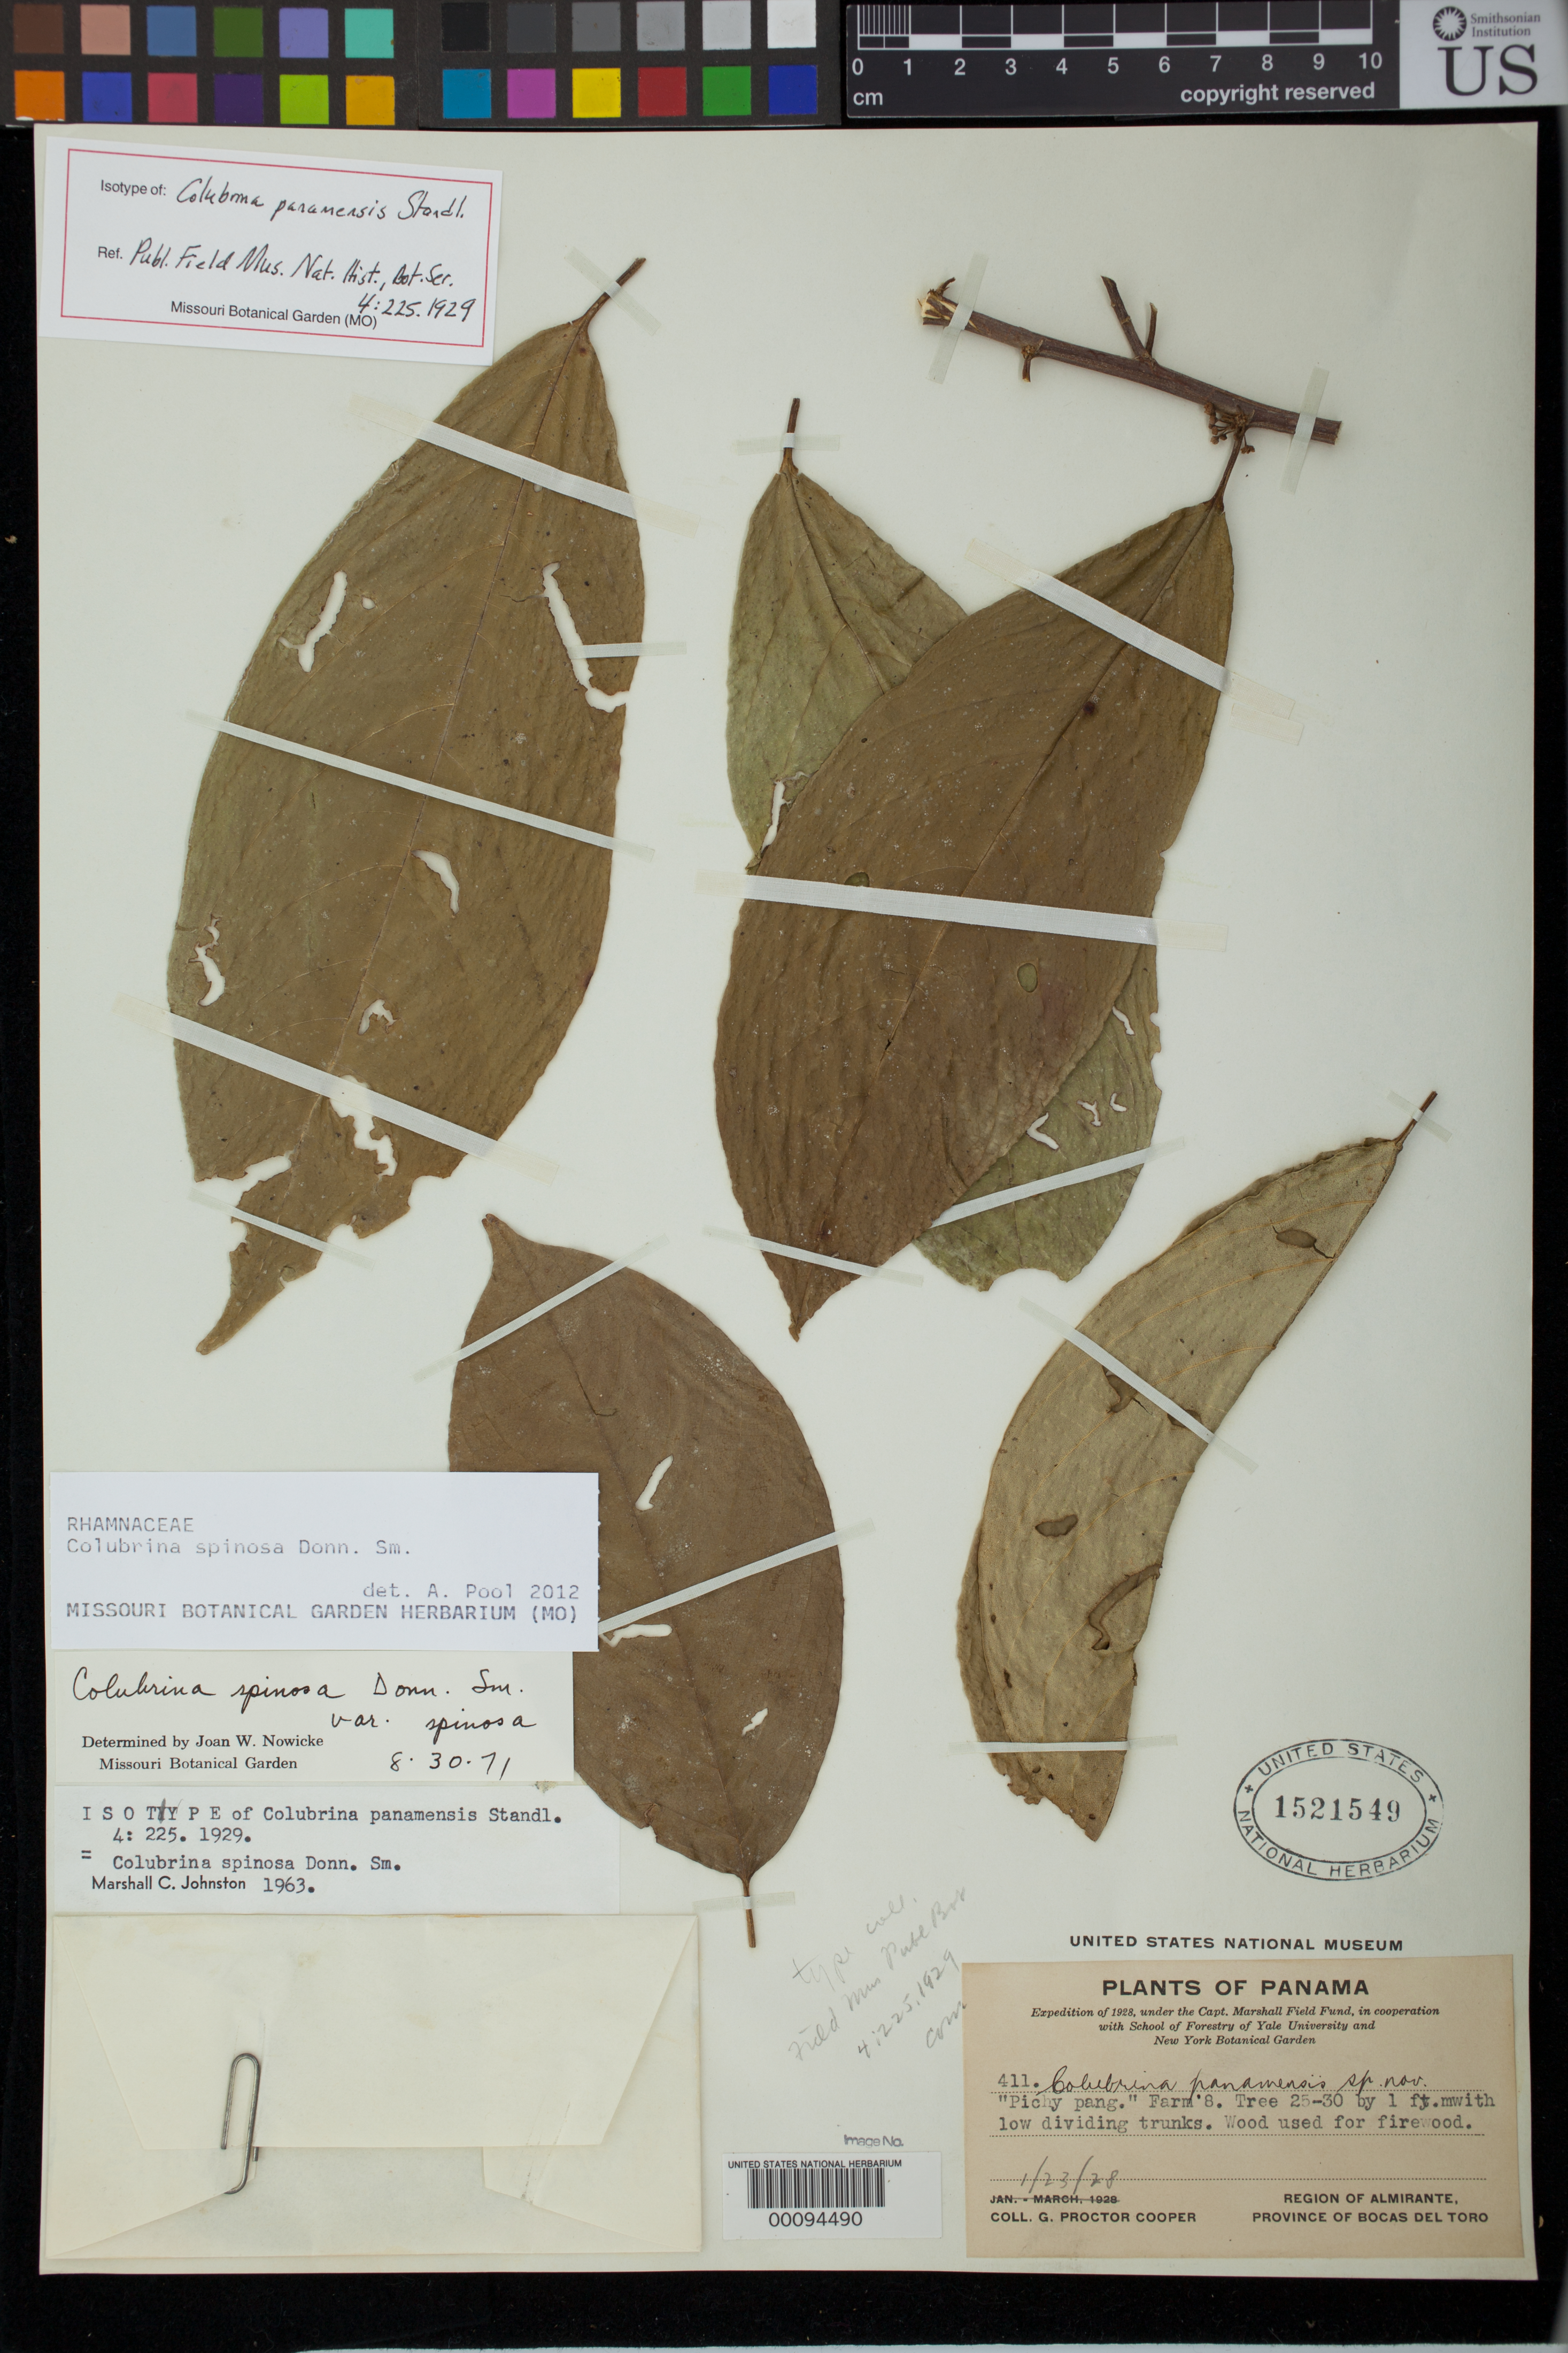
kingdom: Plantae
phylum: Tracheophyta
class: Magnoliopsida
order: Rosales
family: Rhamnaceae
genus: Colubrina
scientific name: Colubrina panamensis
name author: Standl.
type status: Isotype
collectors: G. Cooper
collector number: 411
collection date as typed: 23 Jan 1928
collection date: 1928-01-23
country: Panama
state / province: Bocas del Toro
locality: Almirante.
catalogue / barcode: US 1521549